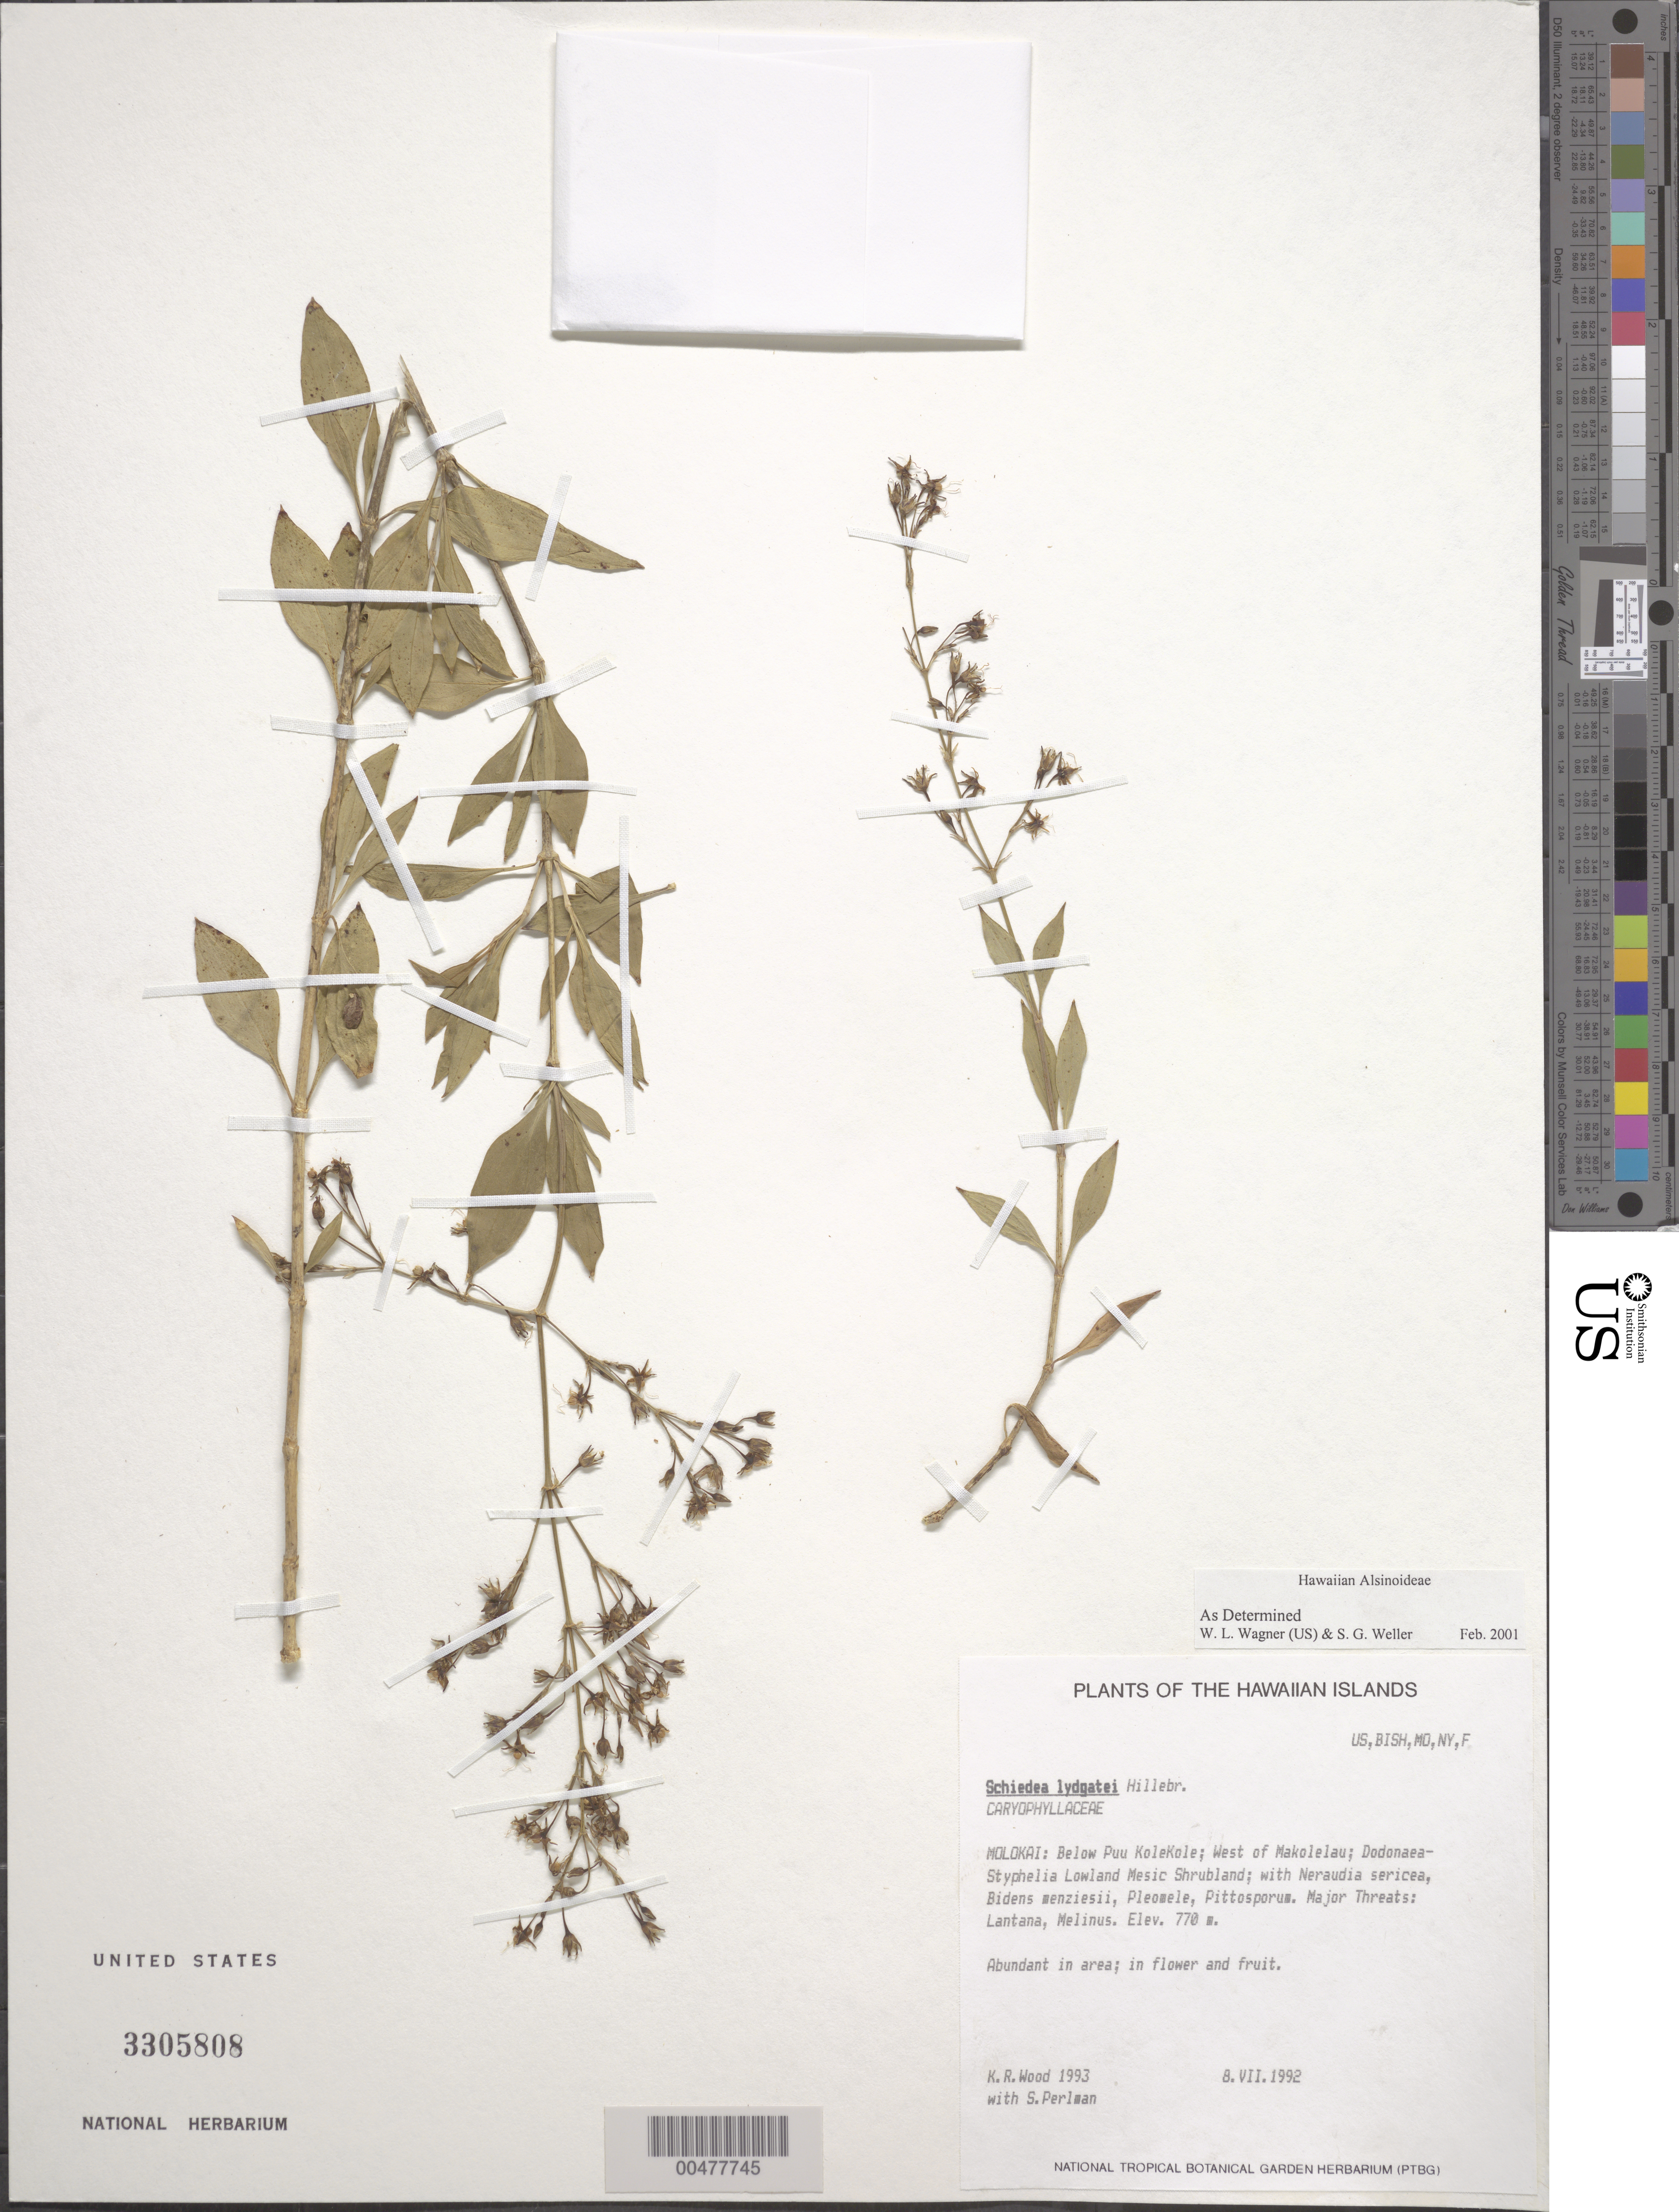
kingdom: Plantae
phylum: Tracheophyta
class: Magnoliopsida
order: Caryophyllales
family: Caryophyllaceae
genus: Schiedea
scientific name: Schiedea lydgatei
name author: Hillebr.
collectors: K. R. Wood & S. P. Perlman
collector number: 1993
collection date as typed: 8 Jul 1992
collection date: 1992-07-08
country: United States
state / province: Hawaii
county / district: Maui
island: Moloka'i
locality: Below Puu Kolekole, W of Makoleleu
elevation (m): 770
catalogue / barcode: US 3305808